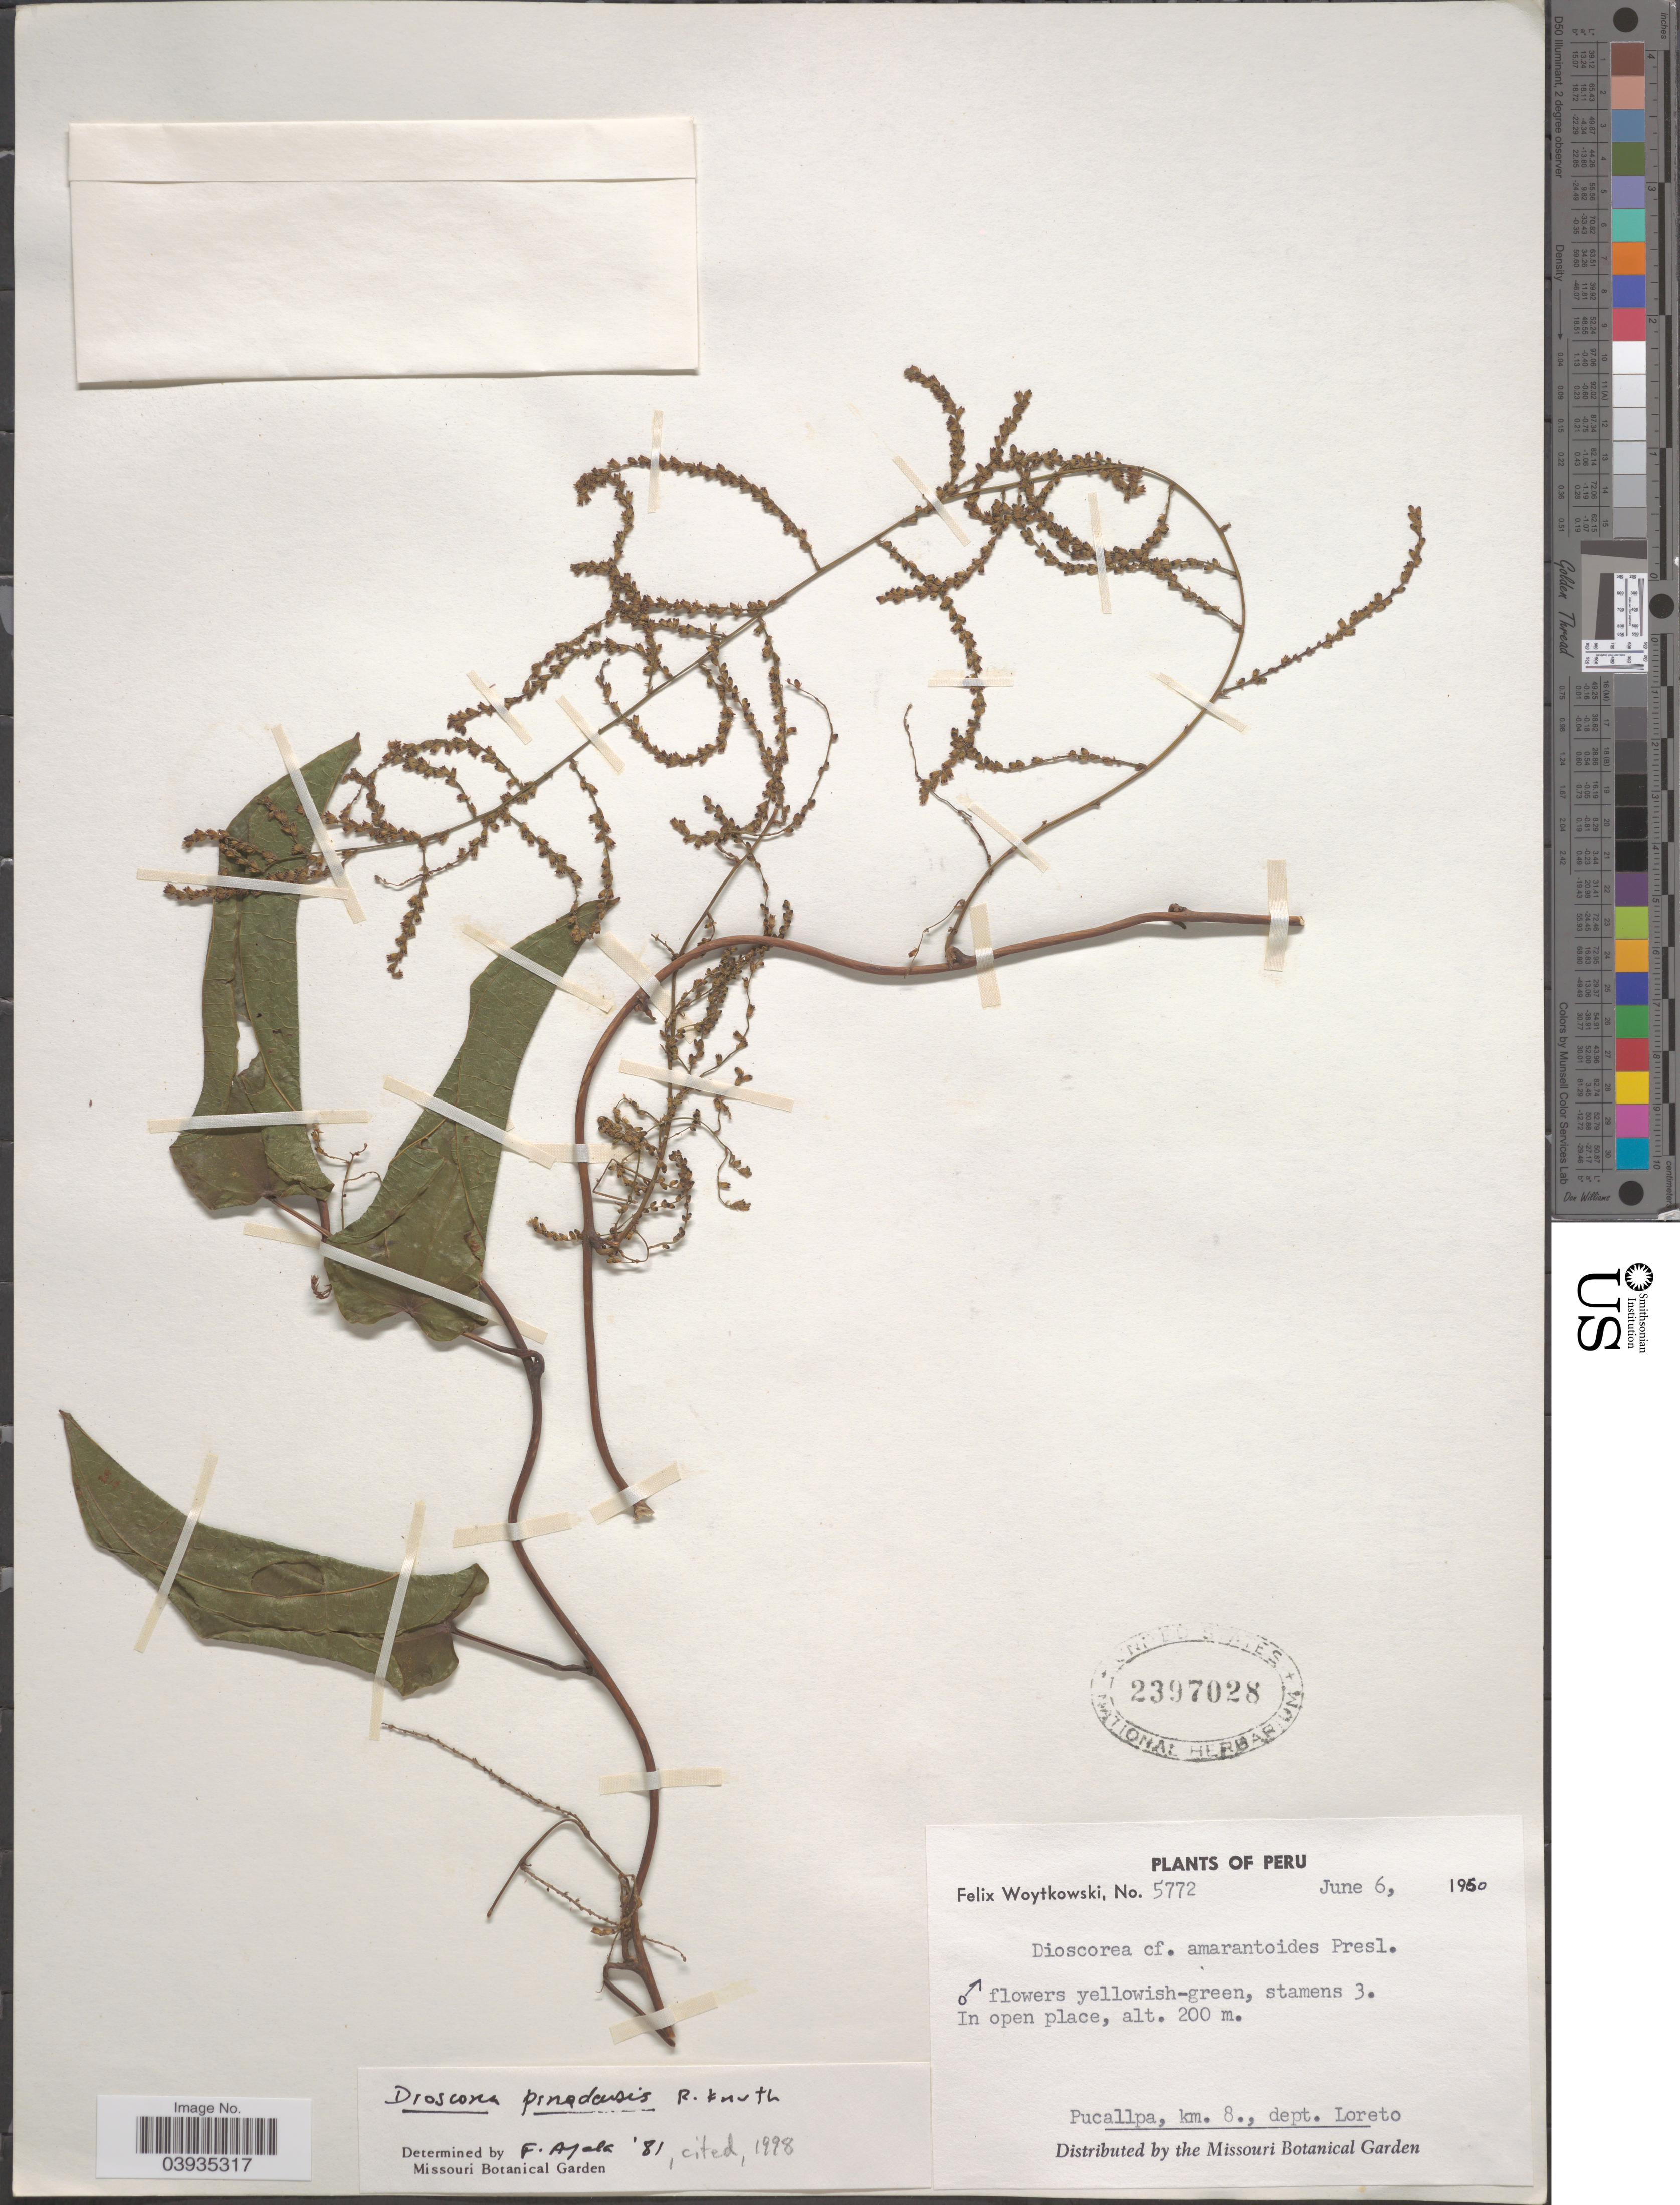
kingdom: Plantae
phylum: Tracheophyta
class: Liliopsida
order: Dioscoreales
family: Dioscoreaceae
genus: Dioscorea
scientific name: Dioscorea pinedensis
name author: R. Knuth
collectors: F. Woytkowski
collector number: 5772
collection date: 1950-06-06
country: Peru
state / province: Loreto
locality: Pucallpa, km. 8., dept. Loreto.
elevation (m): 200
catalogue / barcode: US 2397028